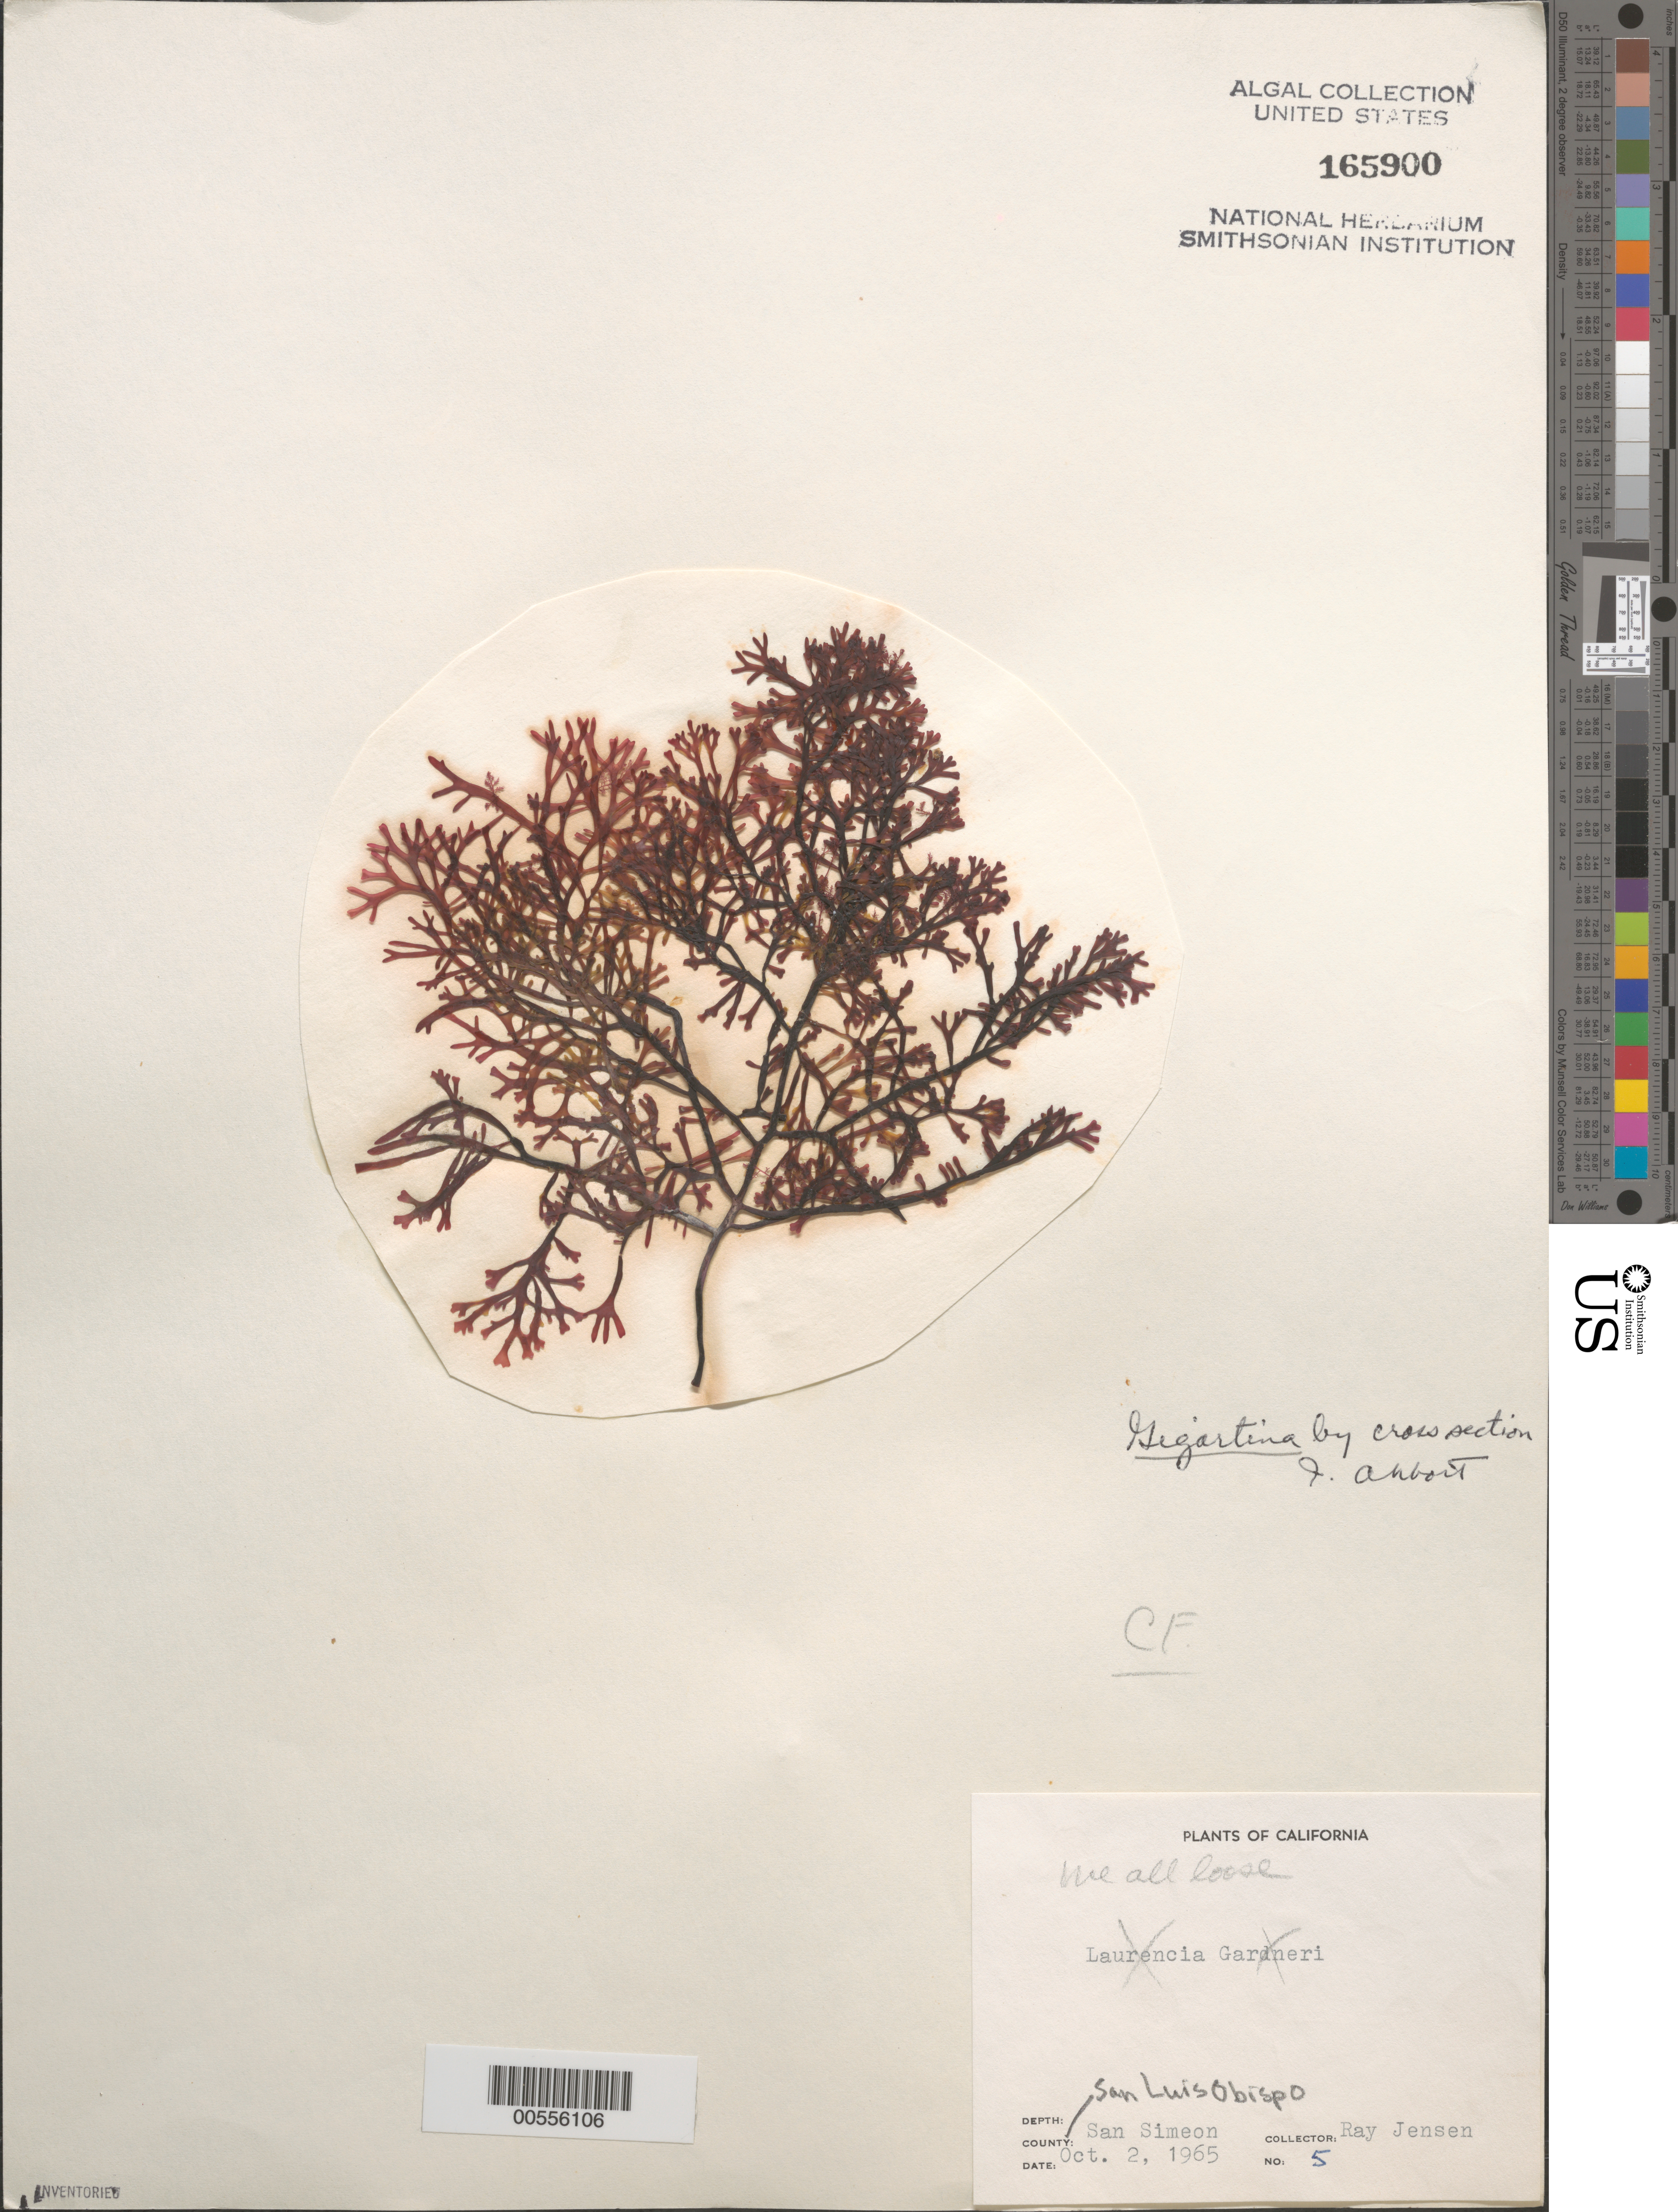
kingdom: Plantae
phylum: Rhodophyta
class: Florideophyceae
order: Gigartinales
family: Gigartinaceae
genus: Gigartina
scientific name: Gigartina sp.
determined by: Abbott, Isabella A.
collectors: R. Jensen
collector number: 5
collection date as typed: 02 Oct 1965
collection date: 1965-10-02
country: United States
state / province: California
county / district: San Luis Obispo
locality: San Simeon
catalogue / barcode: US 165900